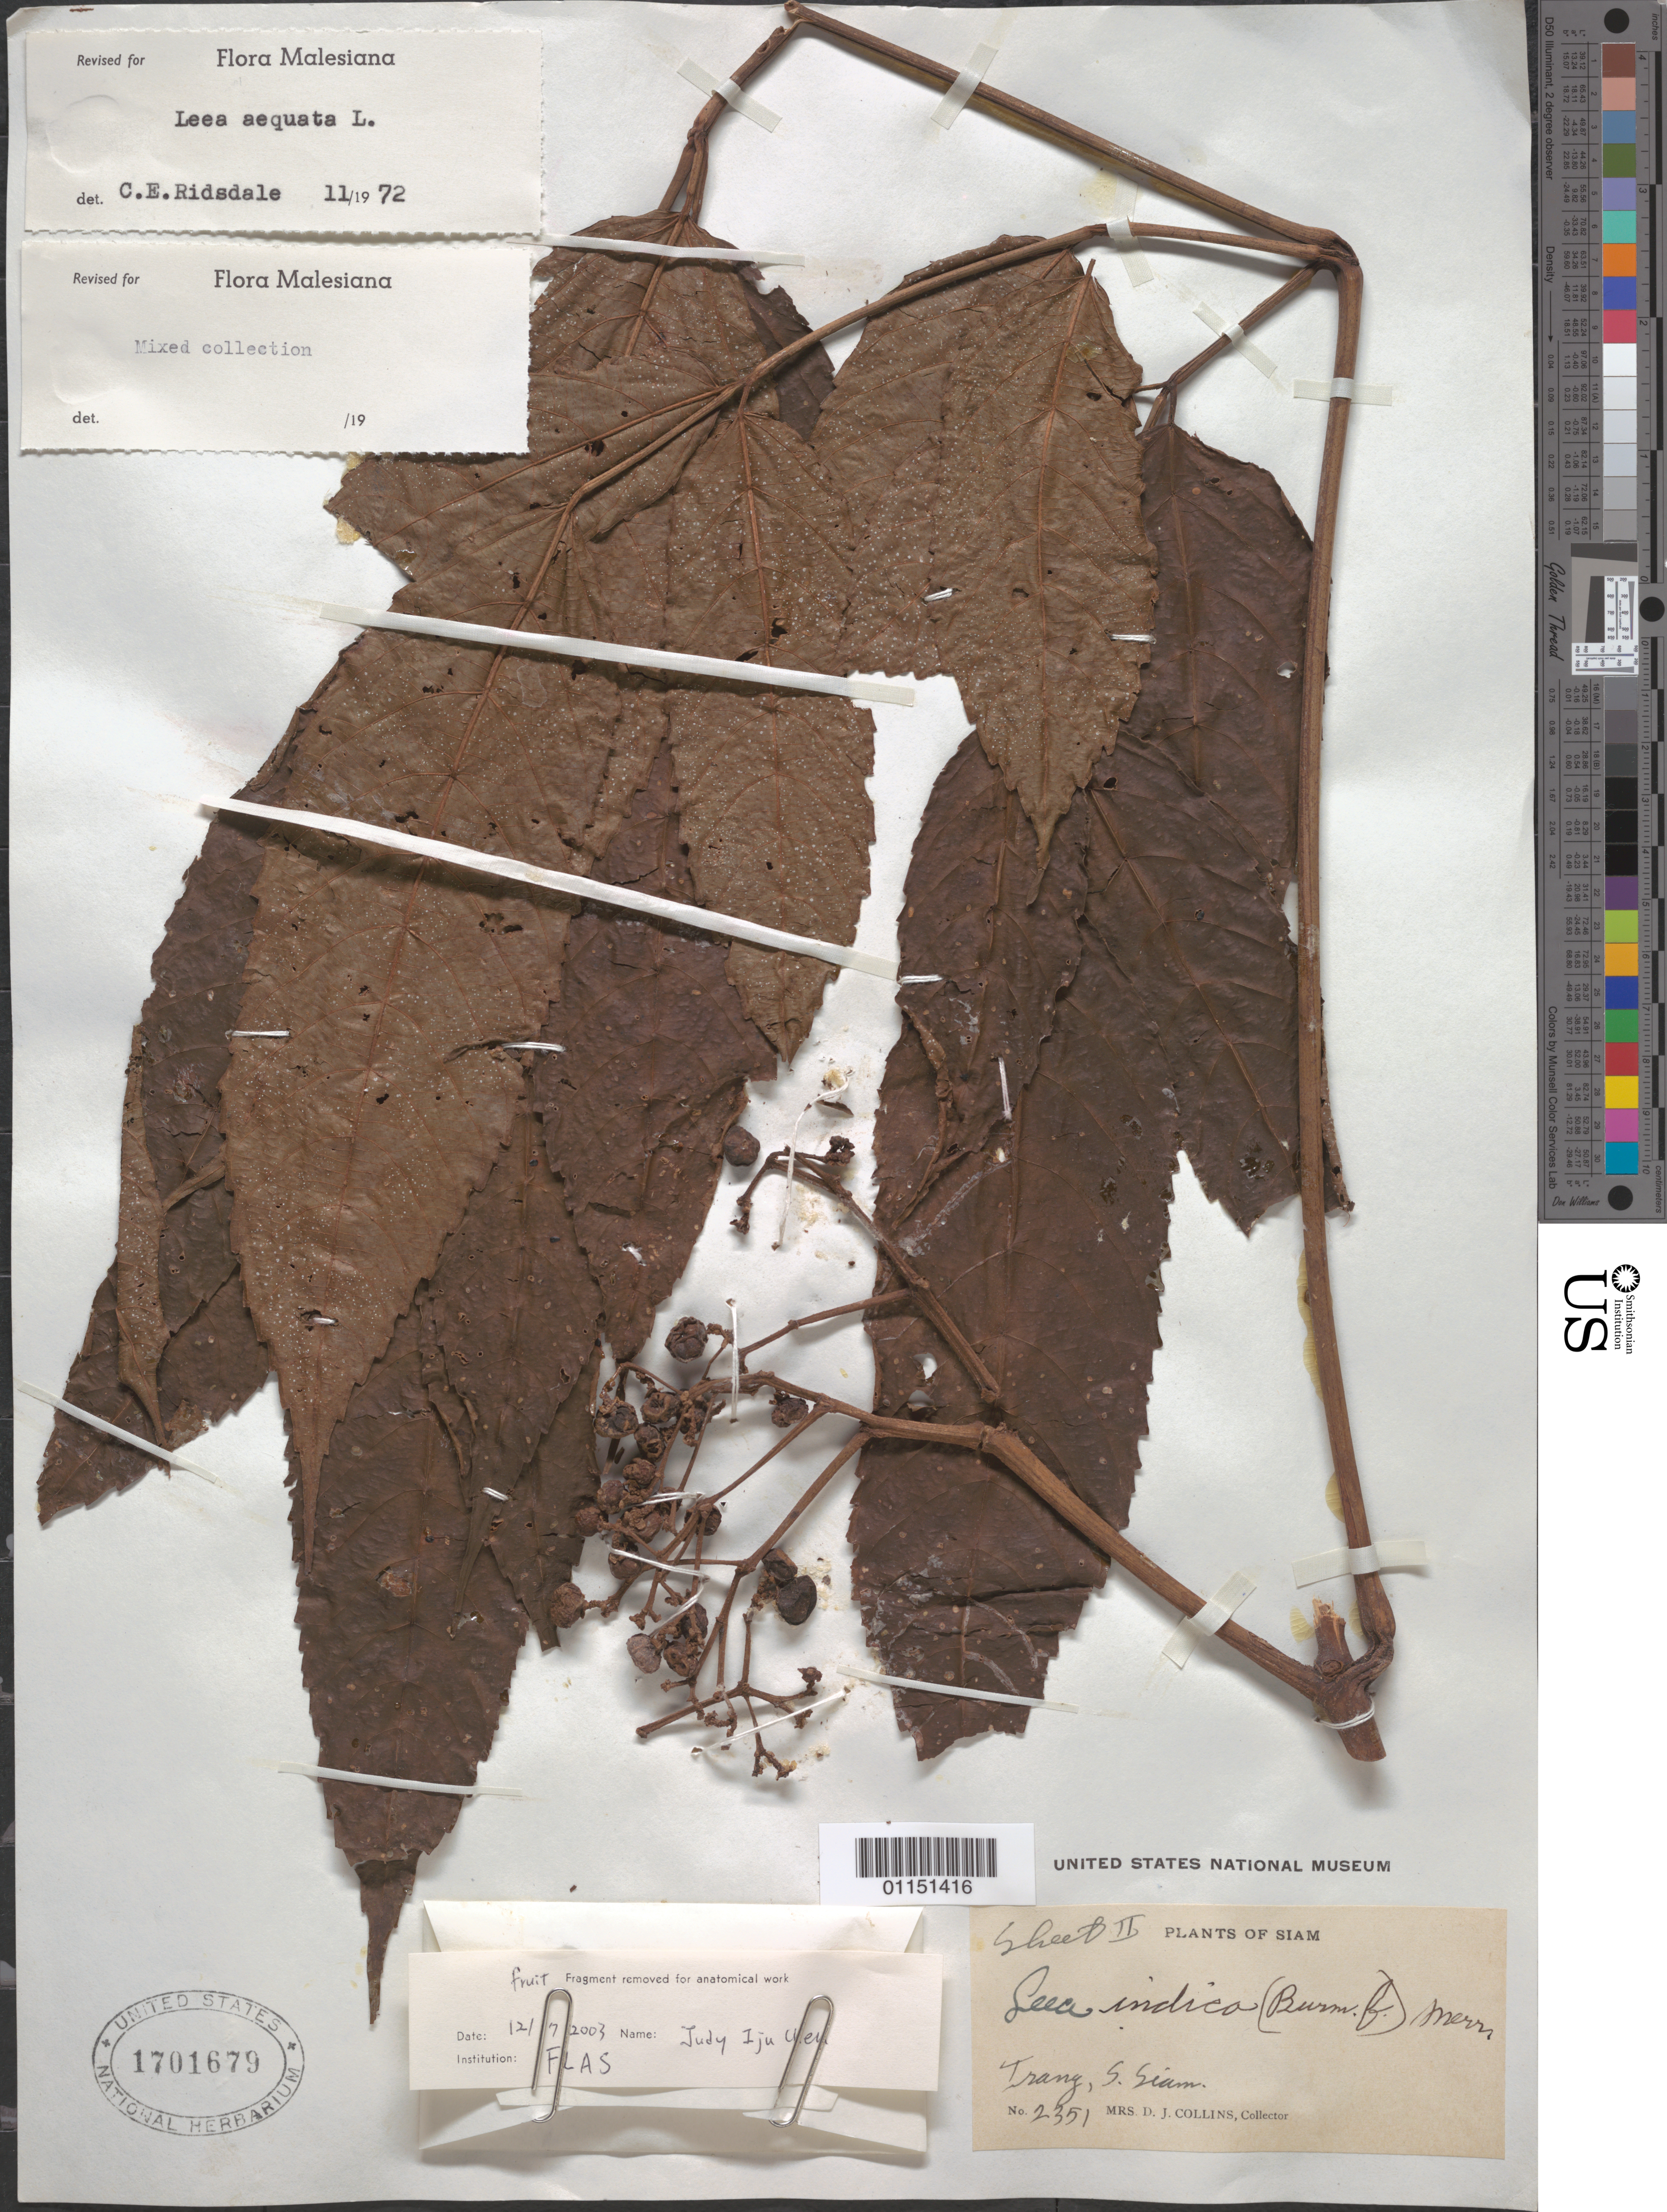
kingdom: Plantae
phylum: Tracheophyta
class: Magnoliopsida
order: Vitales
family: Vitaceae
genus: Leea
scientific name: Leea aequata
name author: L.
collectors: Mrs. D. J. Collins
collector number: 2351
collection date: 1913/1935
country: Thailand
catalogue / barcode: US 1701679